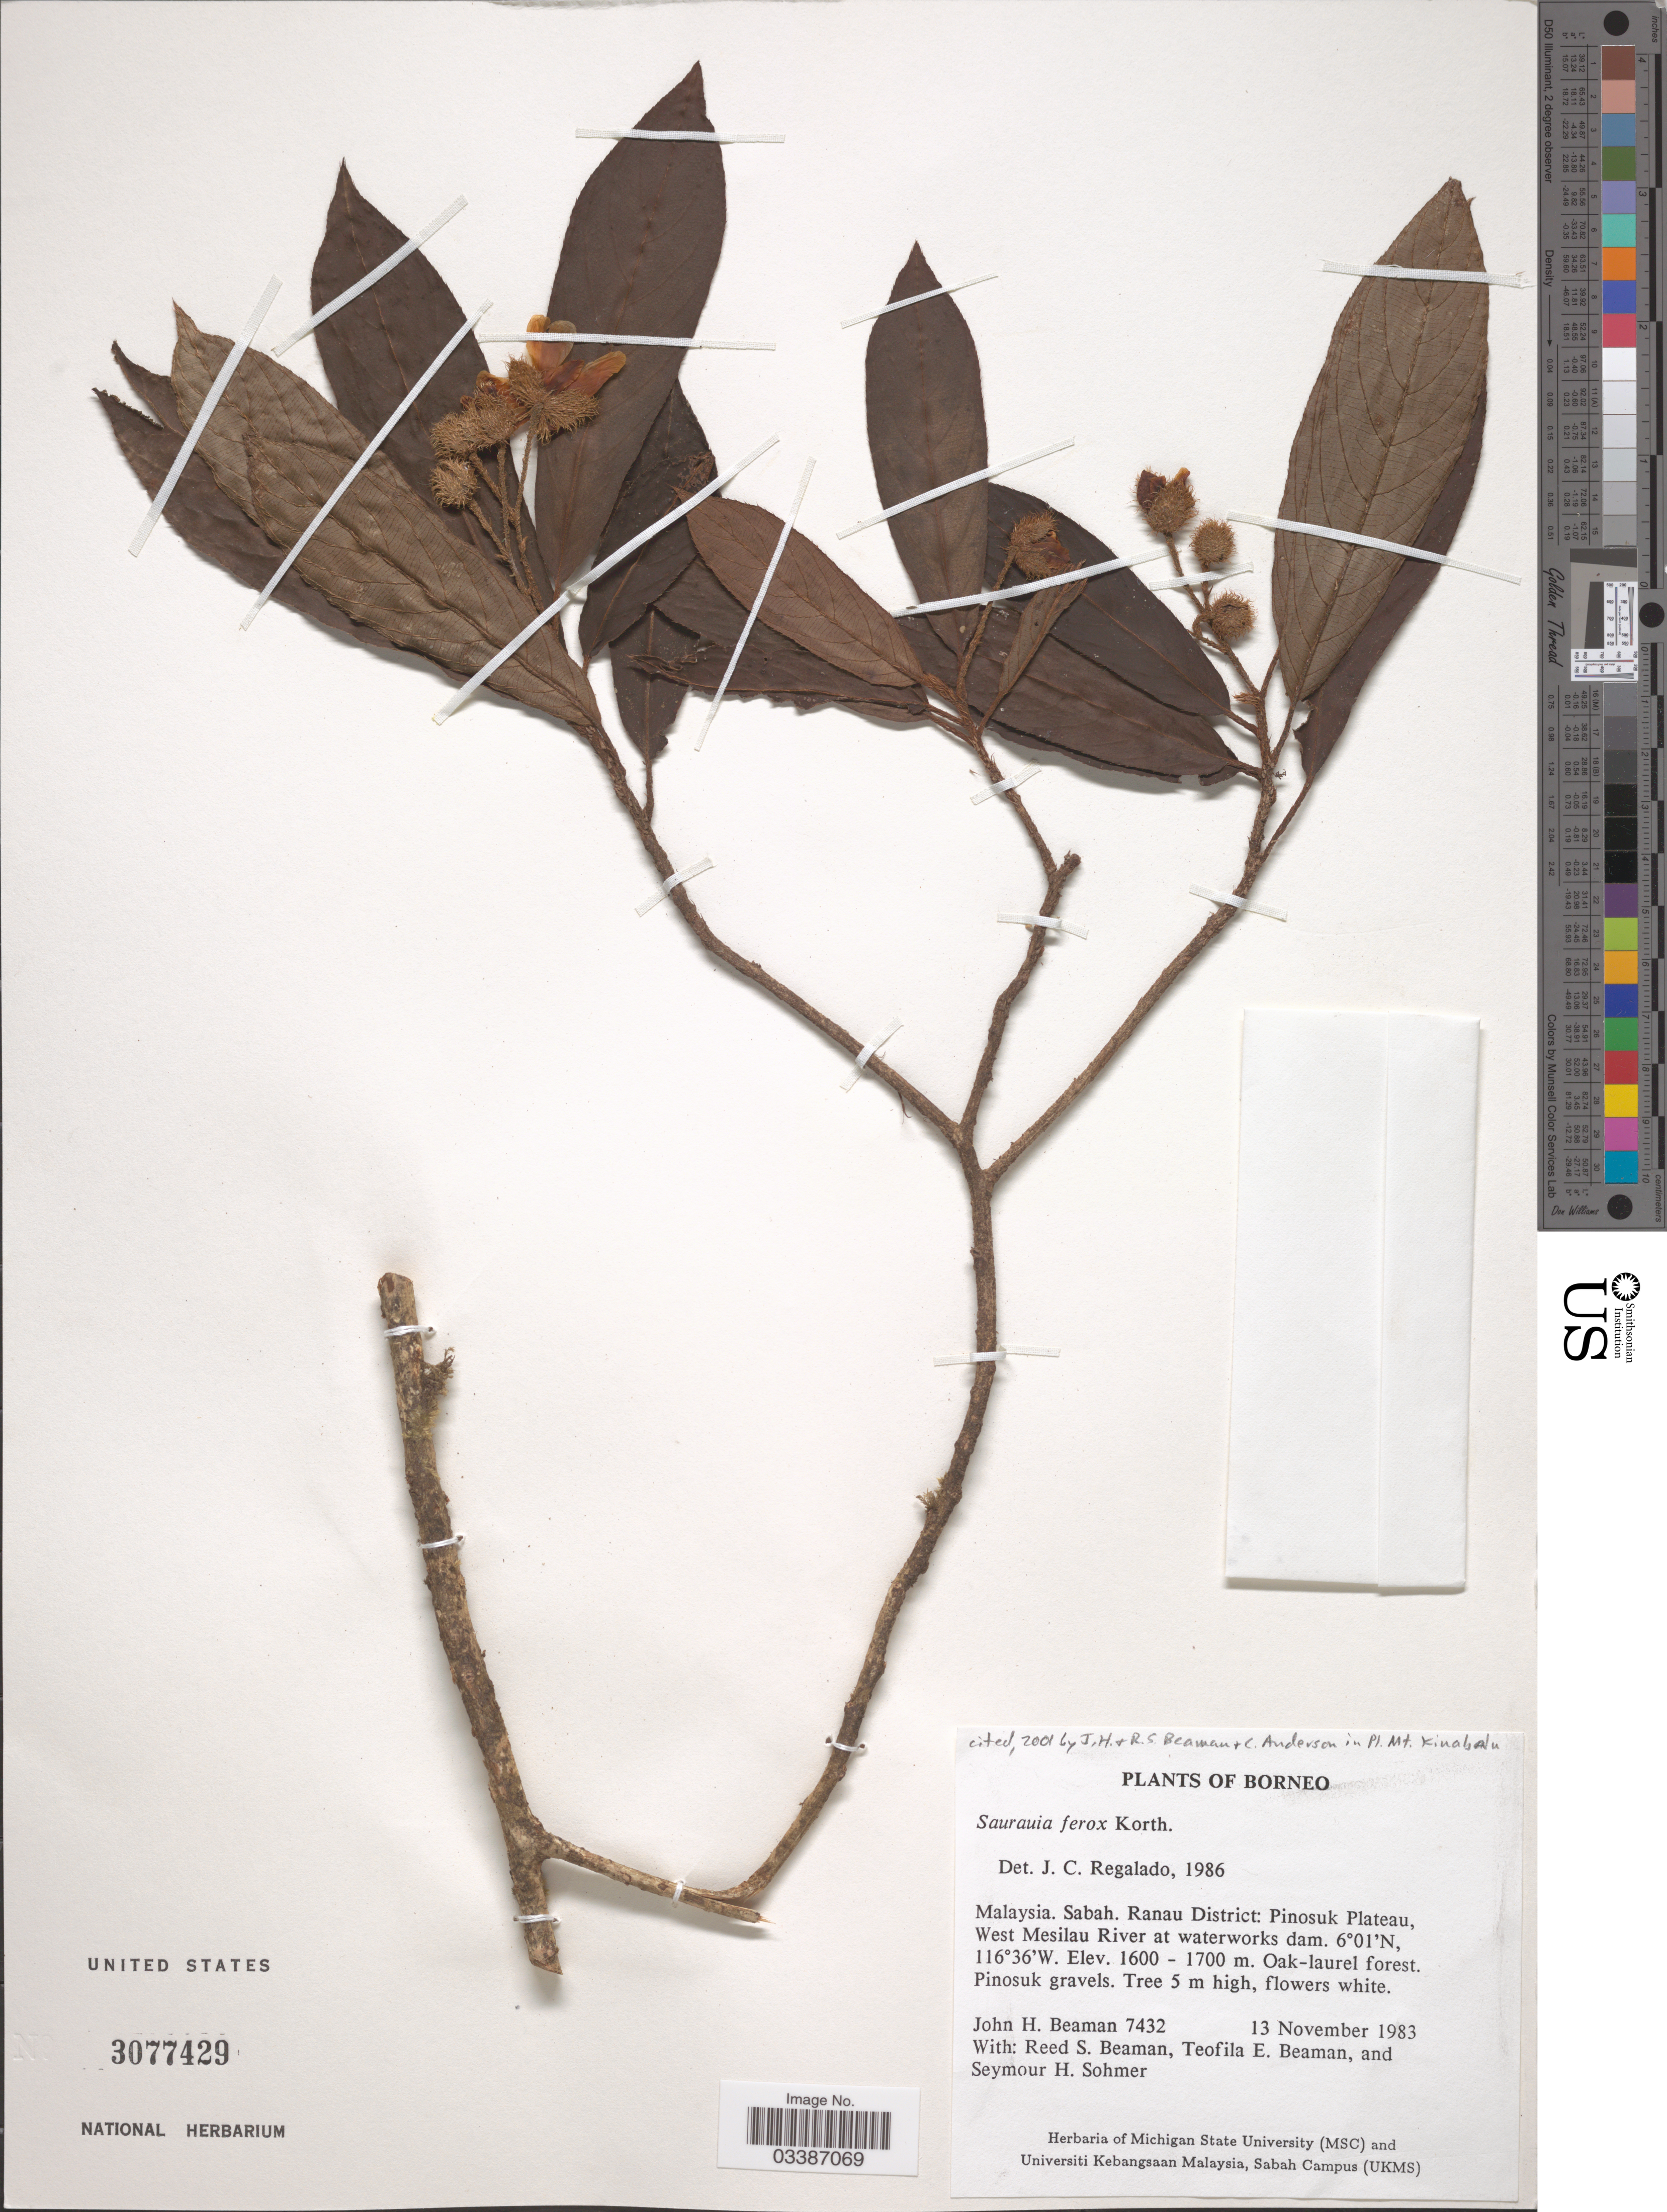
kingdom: Plantae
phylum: Tracheophyta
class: Magnoliopsida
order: Ericales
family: Actinidiaceae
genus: Saurauia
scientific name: Saurauia ferox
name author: Korth.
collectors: J. H. Beaman, R. S. Beaman, T. E. Beaman & S. H. Sohmer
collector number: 7432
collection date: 1983-11-13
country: Malaysia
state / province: Sabah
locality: Borneo. Ranau District: Pinosuk Plateau, West Mesilau River at waterworks dam.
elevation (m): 1600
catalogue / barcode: US 3077429